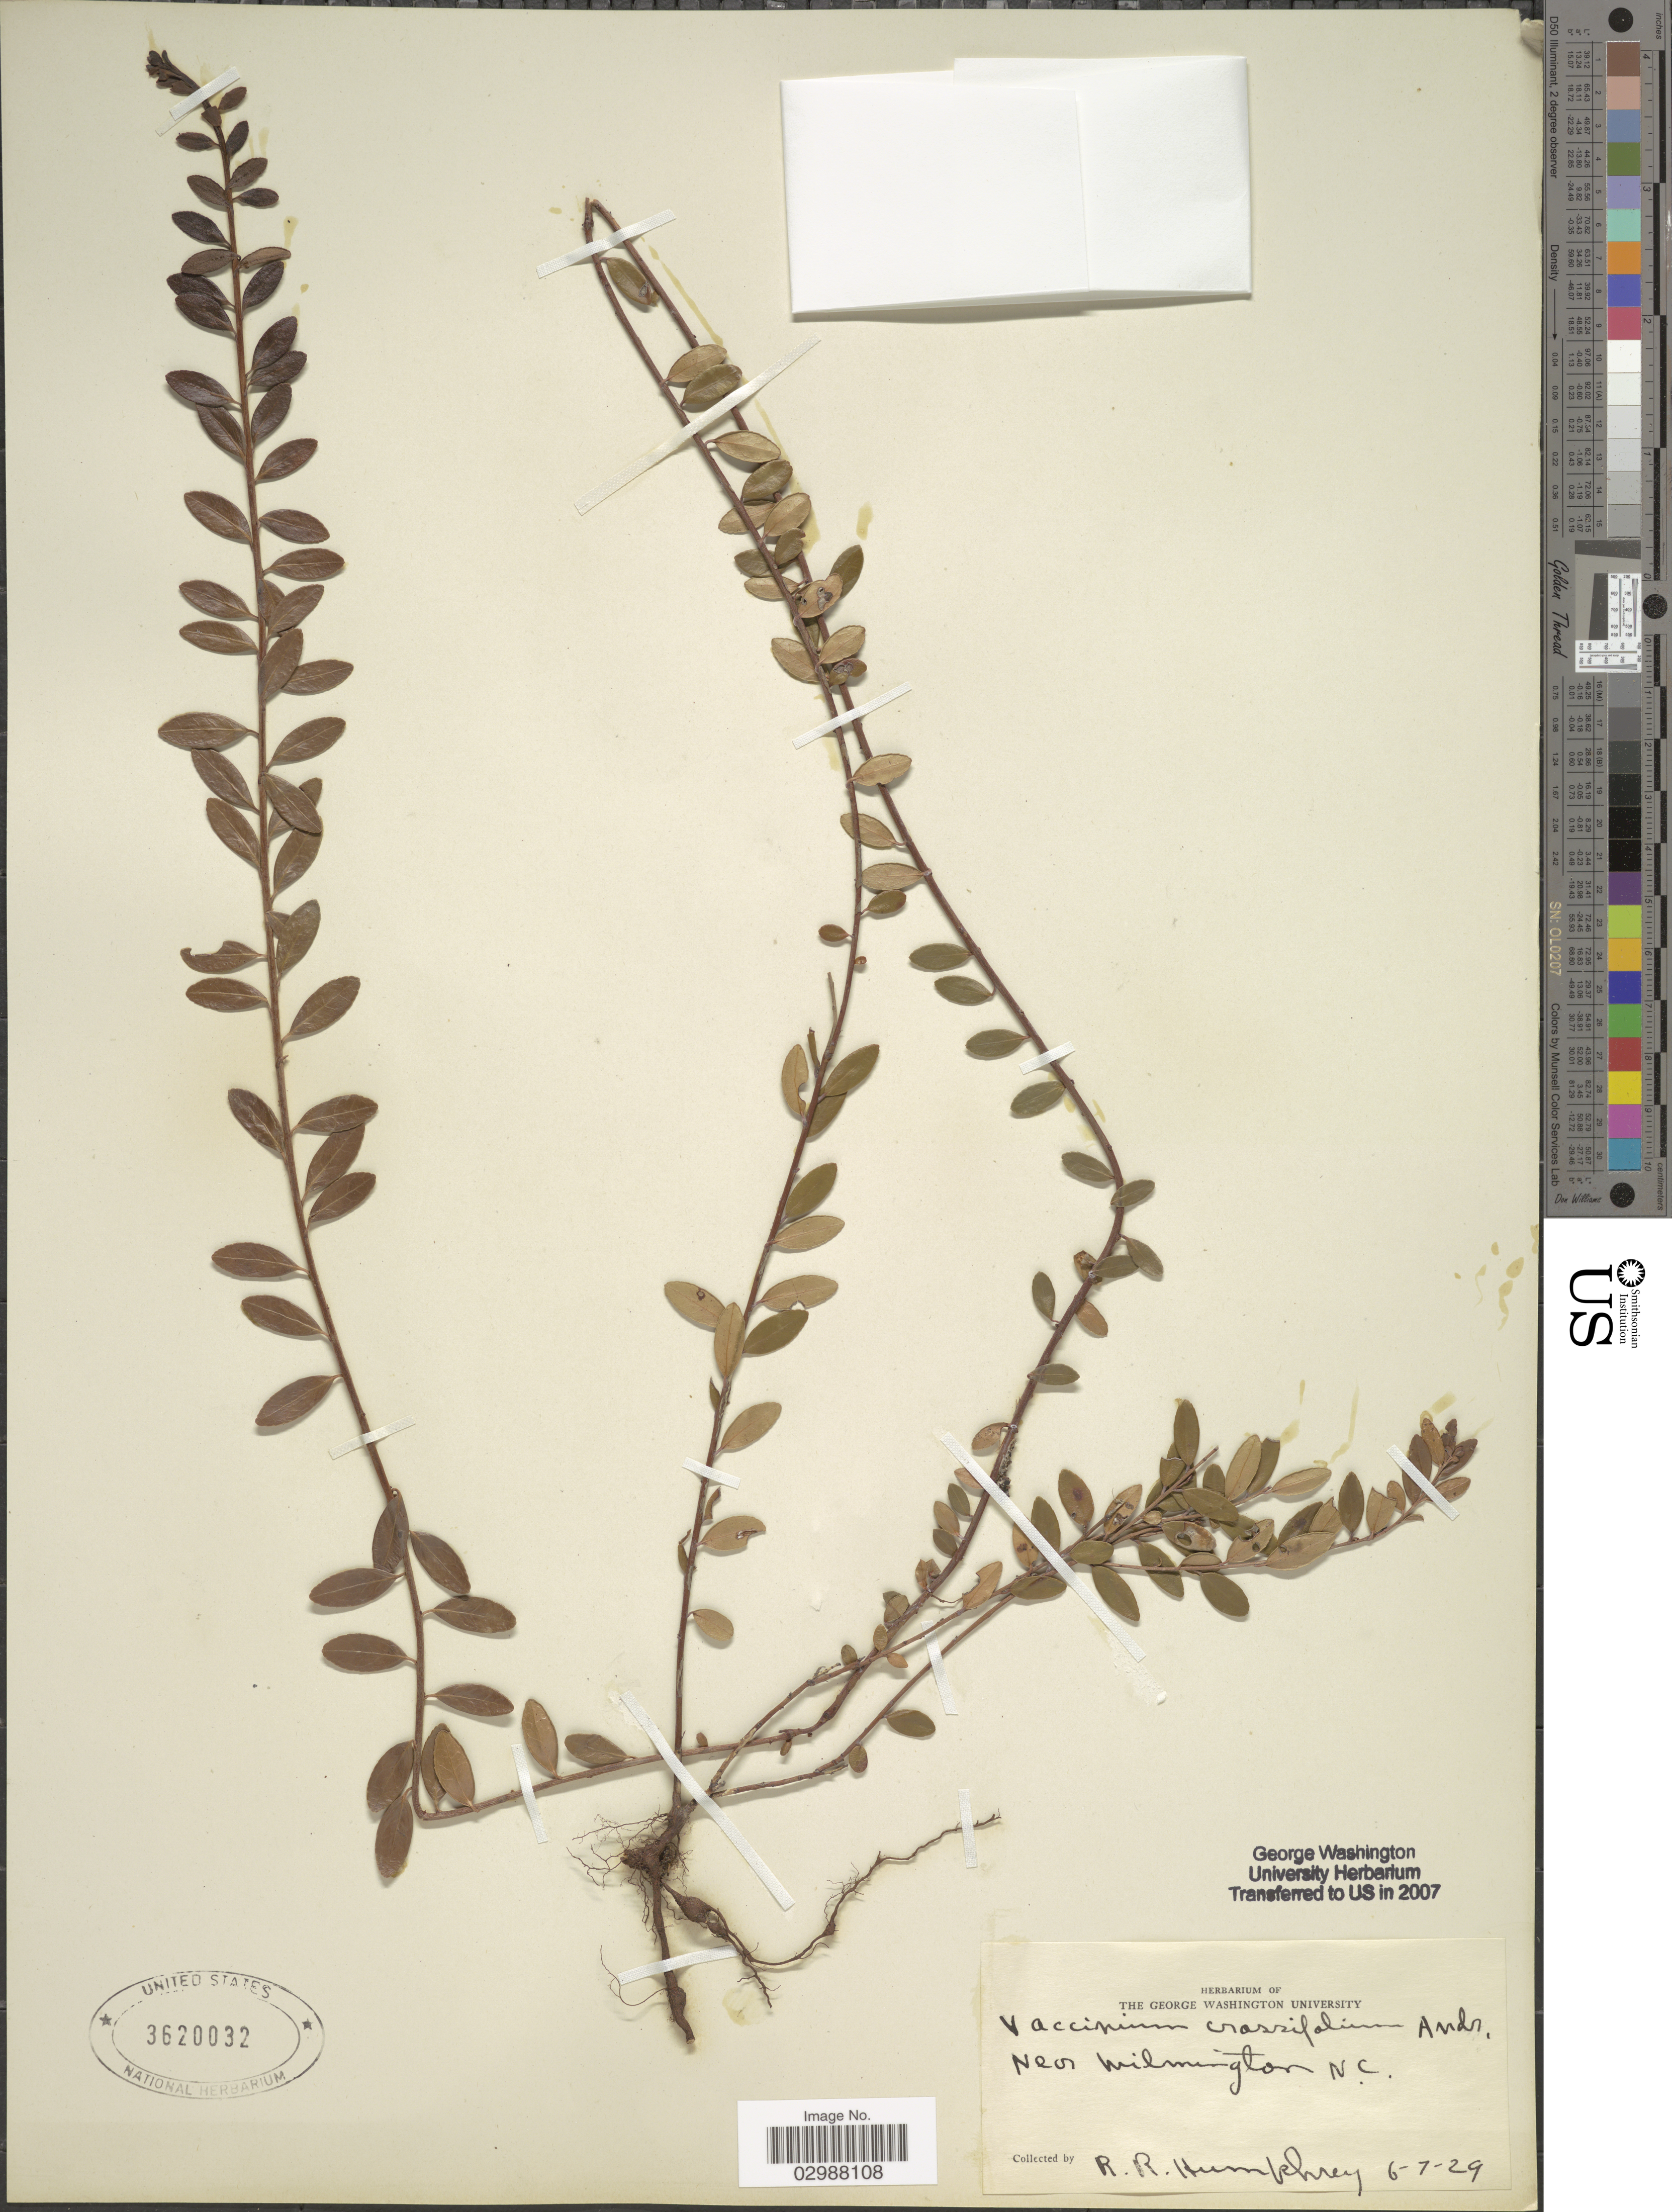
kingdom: Plantae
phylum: Tracheophyta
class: Magnoliopsida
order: Ericales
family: Ericaceae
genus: Vaccinium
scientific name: Vaccinium crassifolium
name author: Andrews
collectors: R. Humphrey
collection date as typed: Transcribed d/m/y: 7/6/29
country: United States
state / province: North Carolina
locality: Near Wilmington.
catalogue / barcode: US 3620032